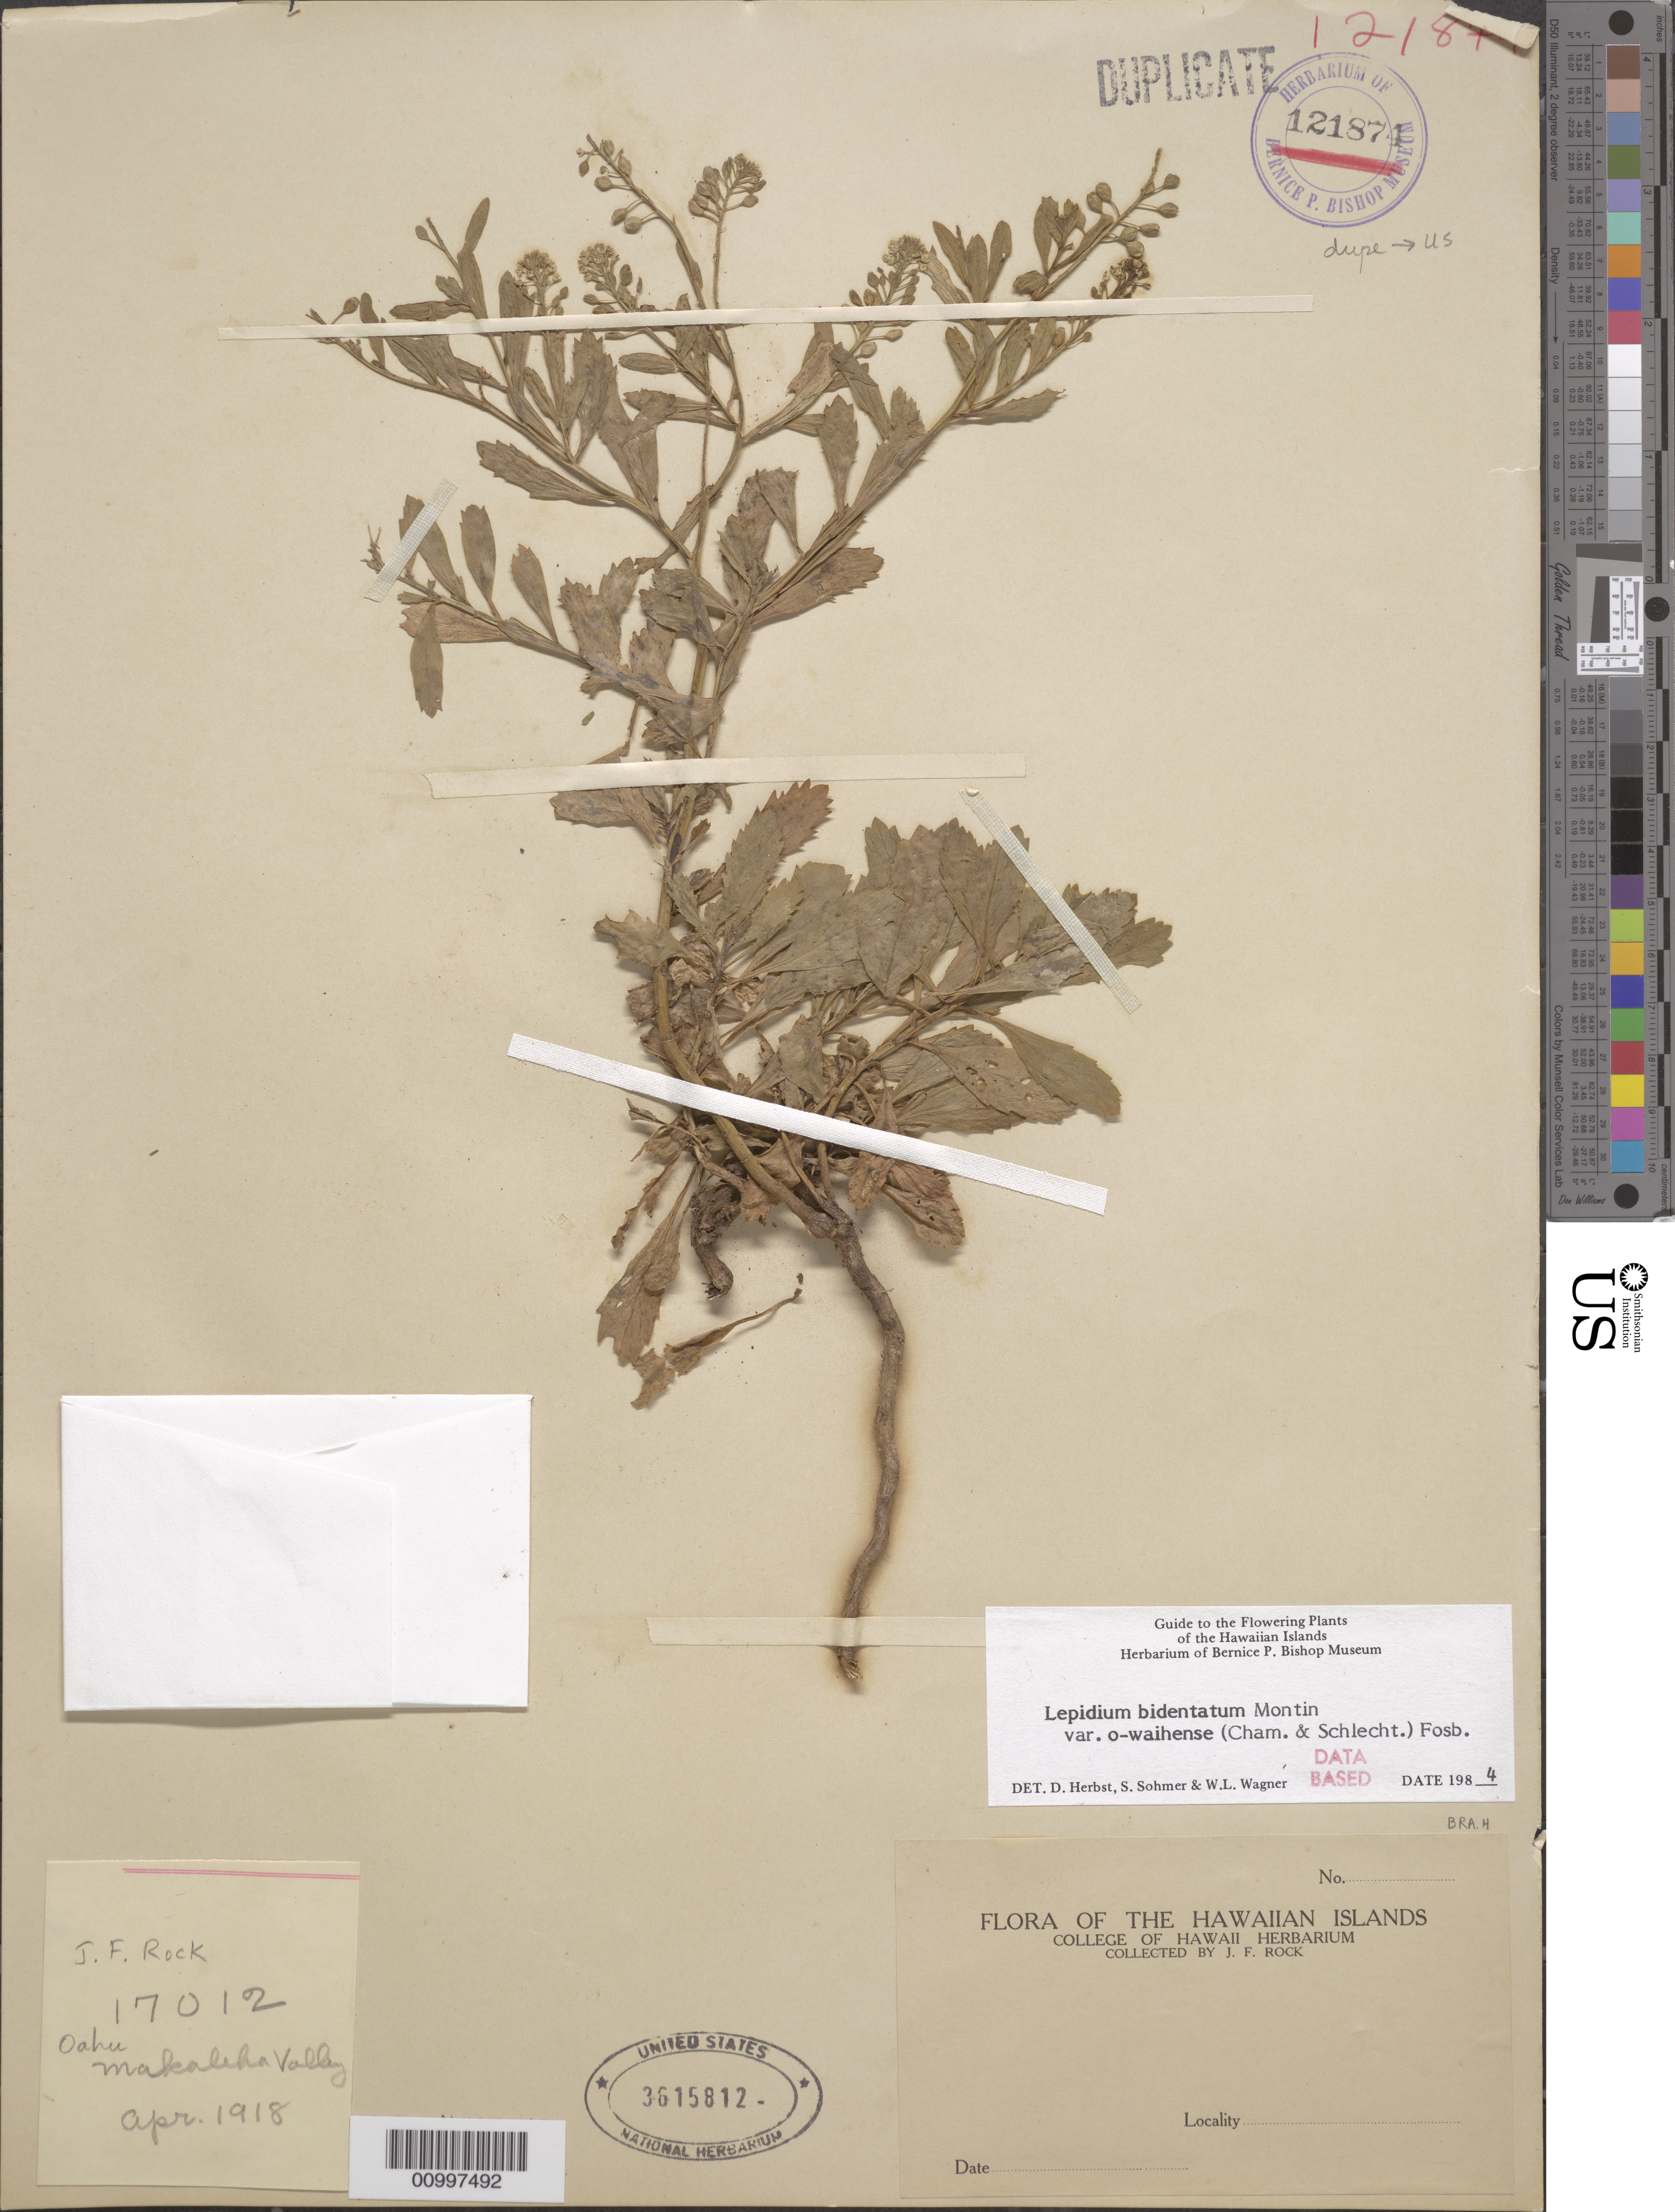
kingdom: Plantae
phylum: Tracheophyta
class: Magnoliopsida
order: Brassicales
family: Brassicaceae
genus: Lepidium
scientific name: Lepidium owaihiense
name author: Cham. & Schltdl.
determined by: Al-Shehbaz, I. A., (MO), Missouri Botanical Garden (UNITED STATES)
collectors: J. F. Rock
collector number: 17012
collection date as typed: Apr 1918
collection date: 1918-04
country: United States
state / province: Hawaii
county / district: Honolulu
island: Oahu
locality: Makealeha Valley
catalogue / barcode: US 3615812